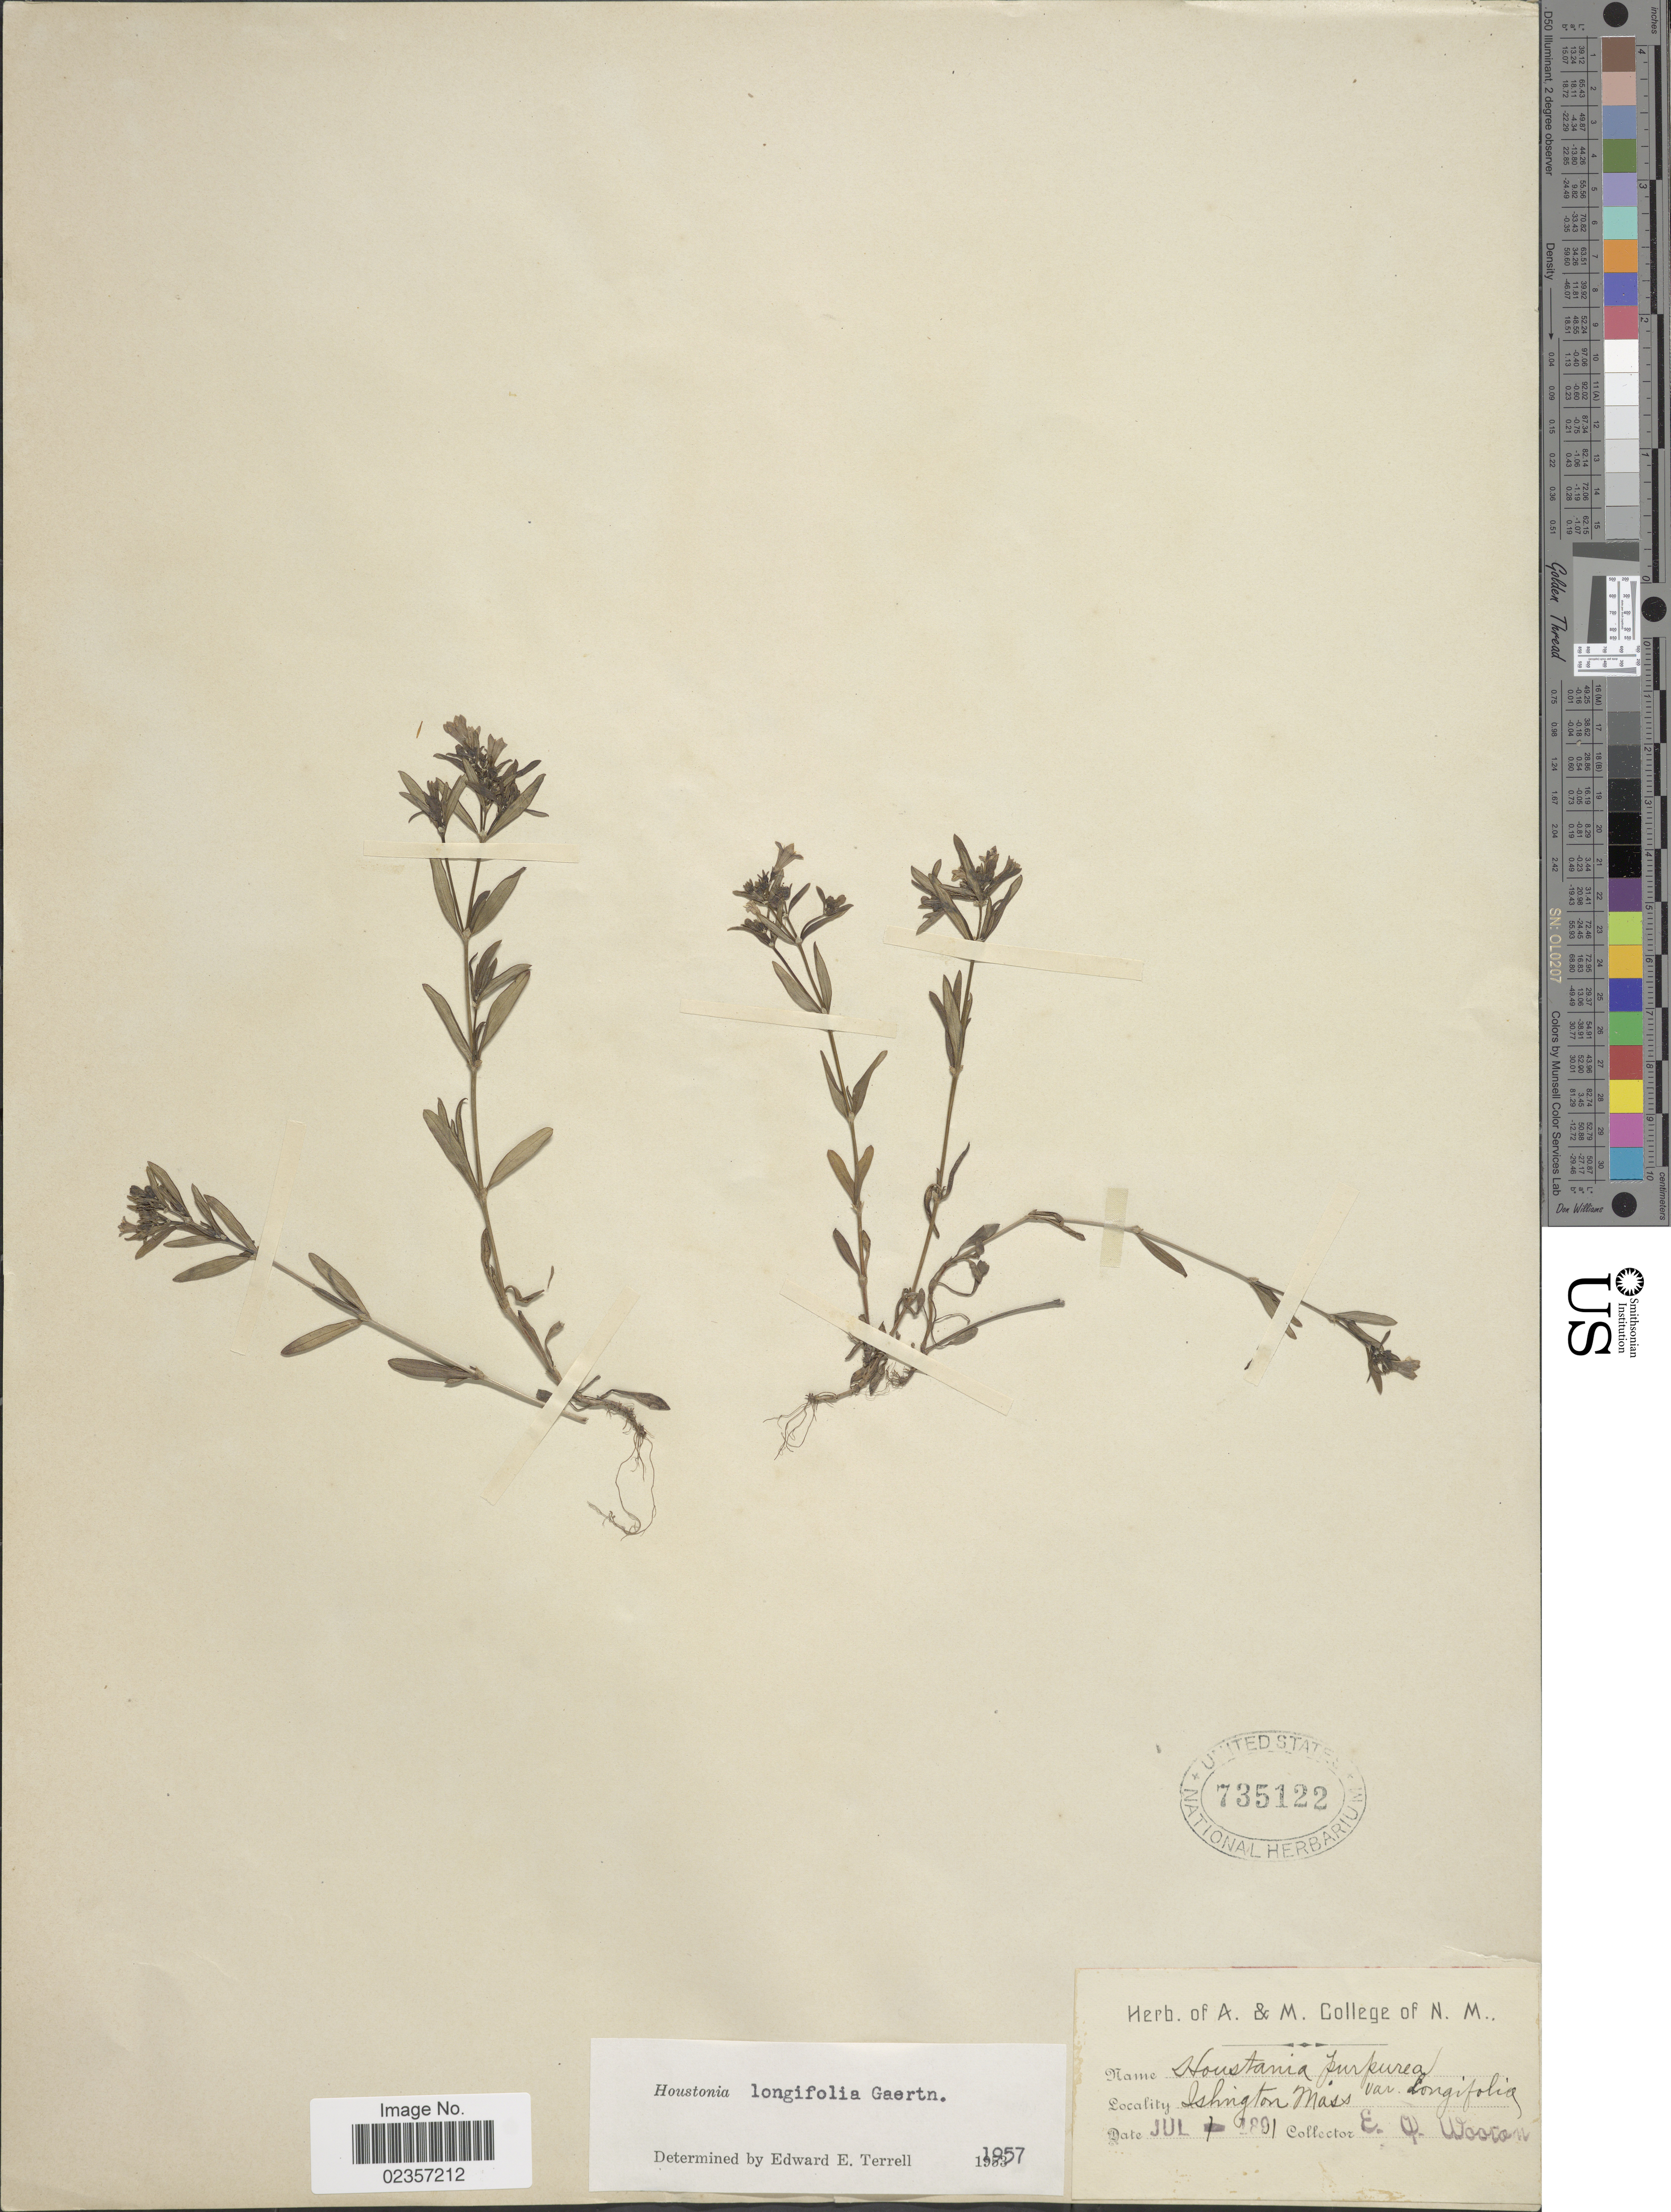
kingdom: Plantae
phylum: Tracheophyta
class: Magnoliopsida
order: Gentianales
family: Rubiaceae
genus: Houstonia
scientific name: Houstonia longifolia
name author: Gaertn.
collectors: E. O. Wooton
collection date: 1891-07-01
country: United States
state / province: Massachusetts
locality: Islington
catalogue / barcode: US 735122